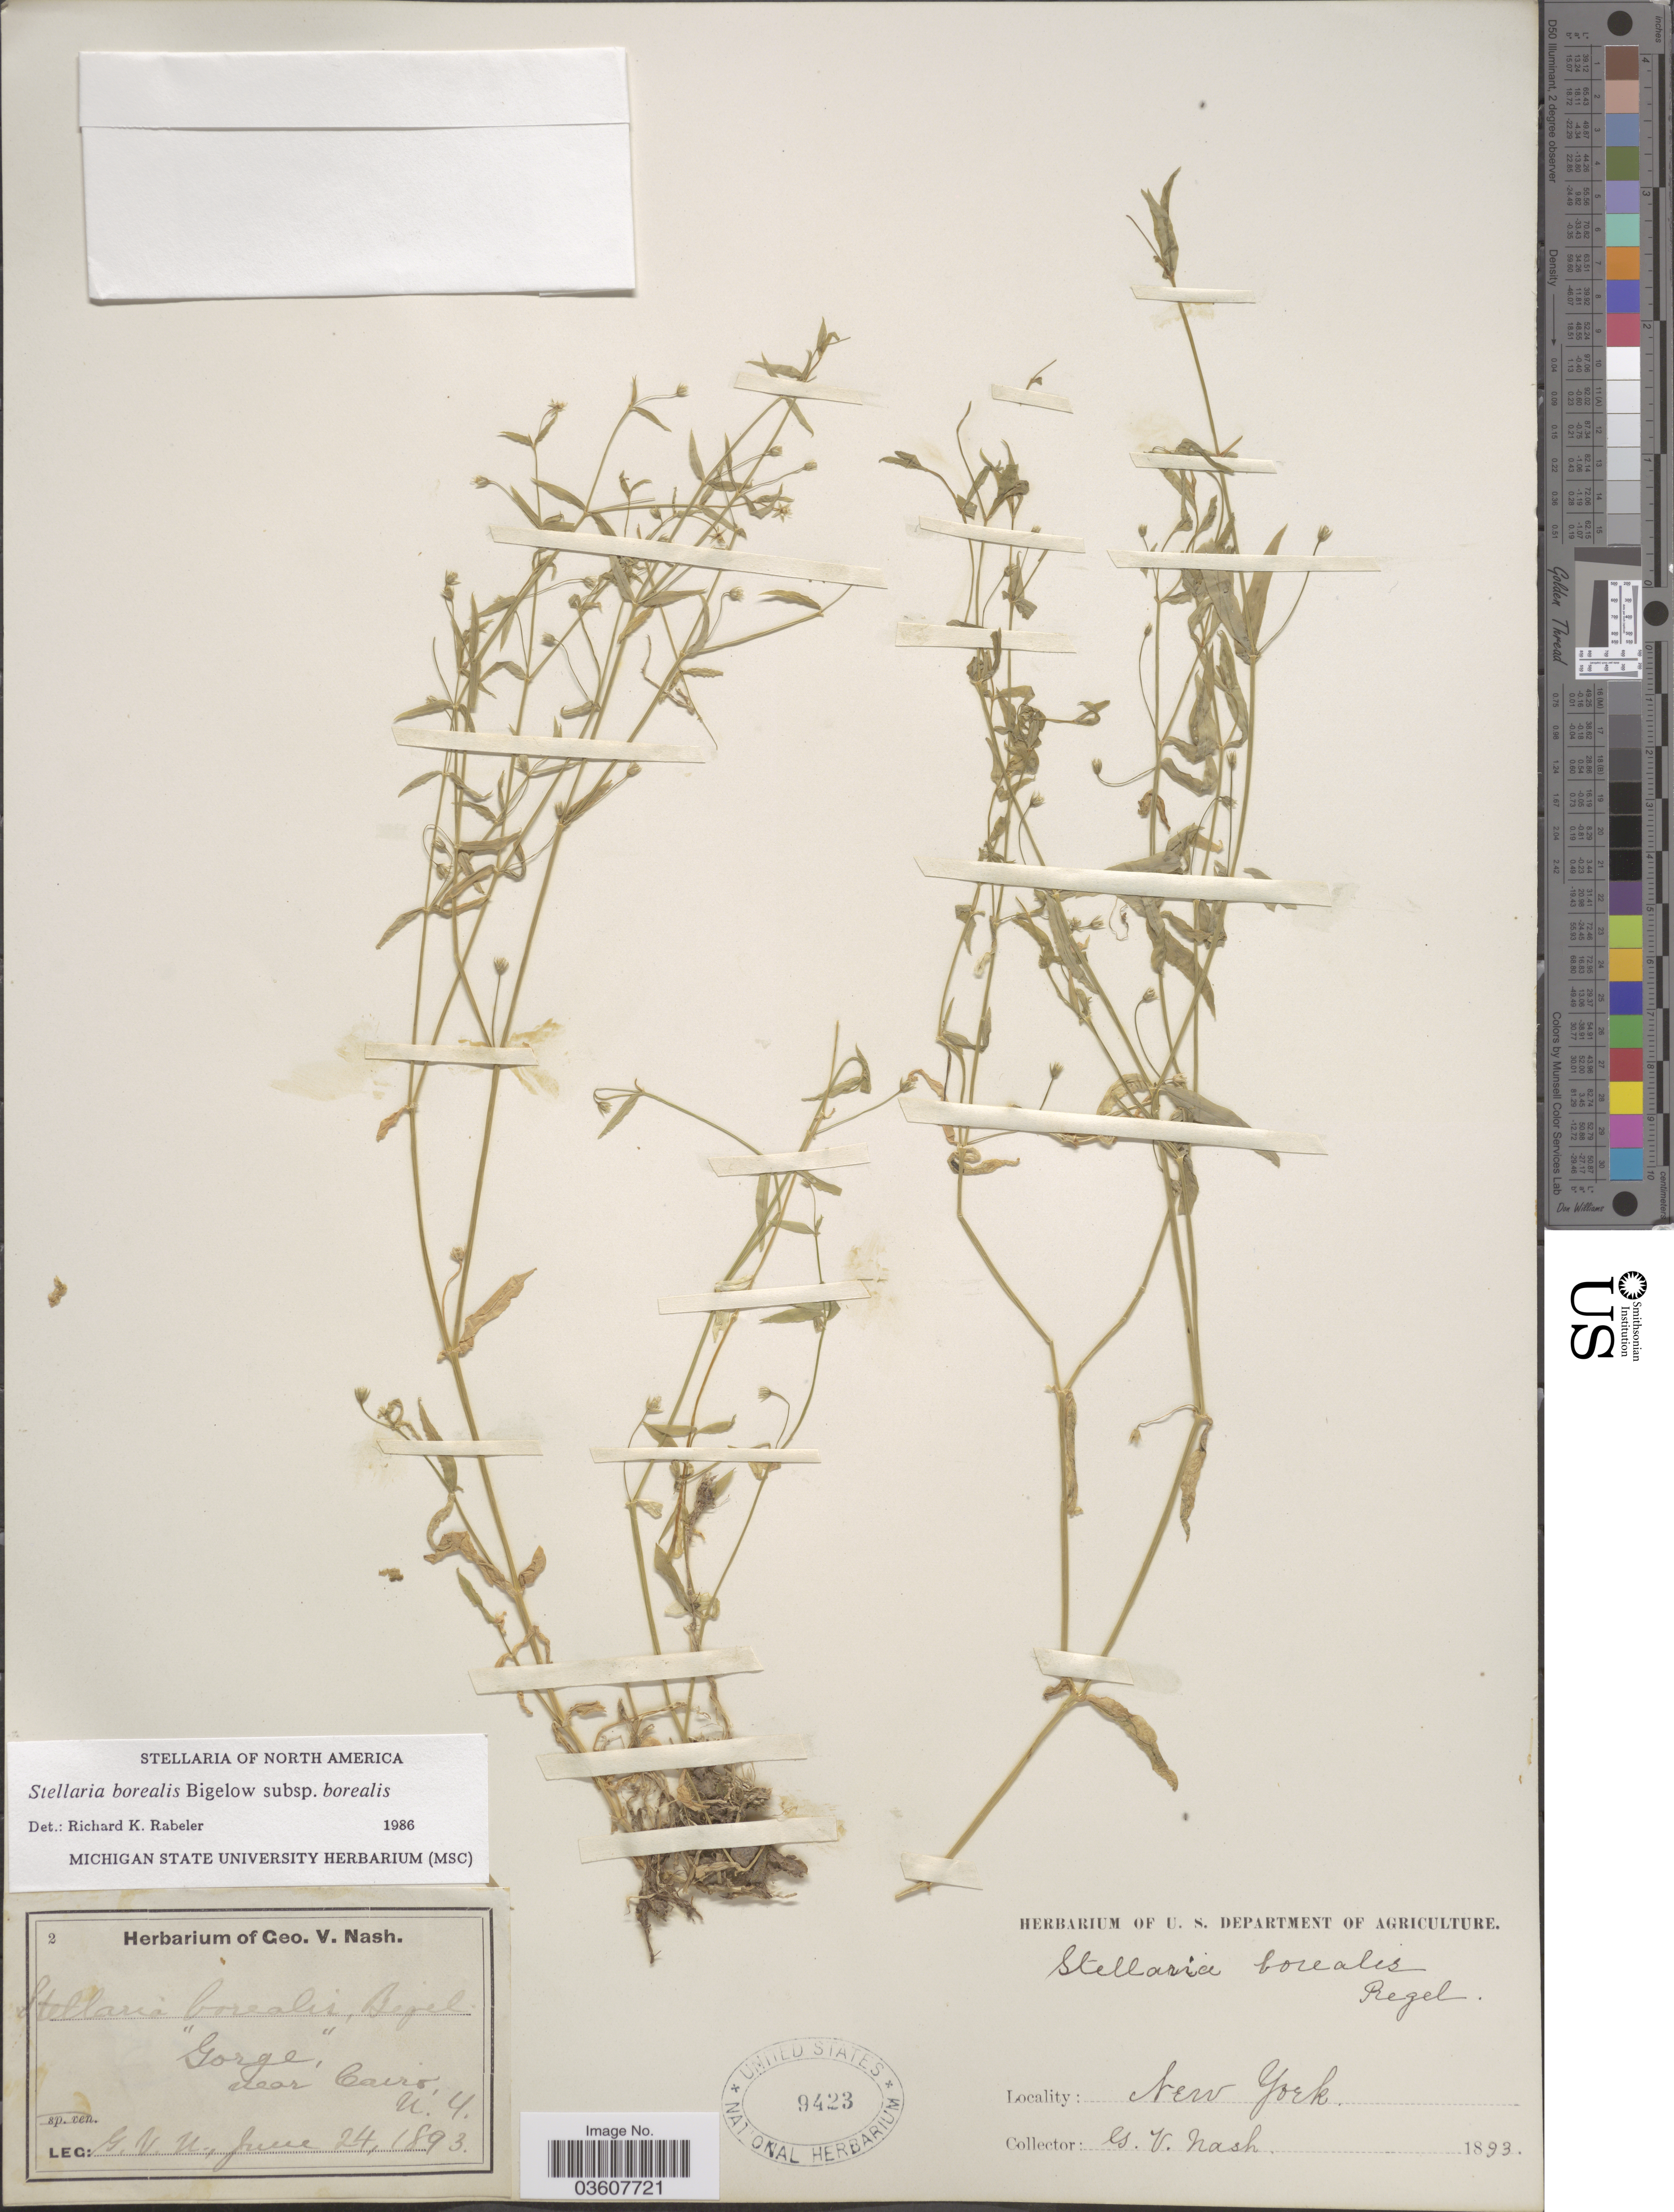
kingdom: Plantae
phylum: Tracheophyta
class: Magnoliopsida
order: Caryophyllales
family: Caryophyllaceae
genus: Stellaria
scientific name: Stellaria borealis subsp. borealis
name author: Bigelow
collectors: G. V. Nash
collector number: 2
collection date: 1892-06-24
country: United States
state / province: New York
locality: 'Gorge', near Cairo.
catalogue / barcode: US 9423